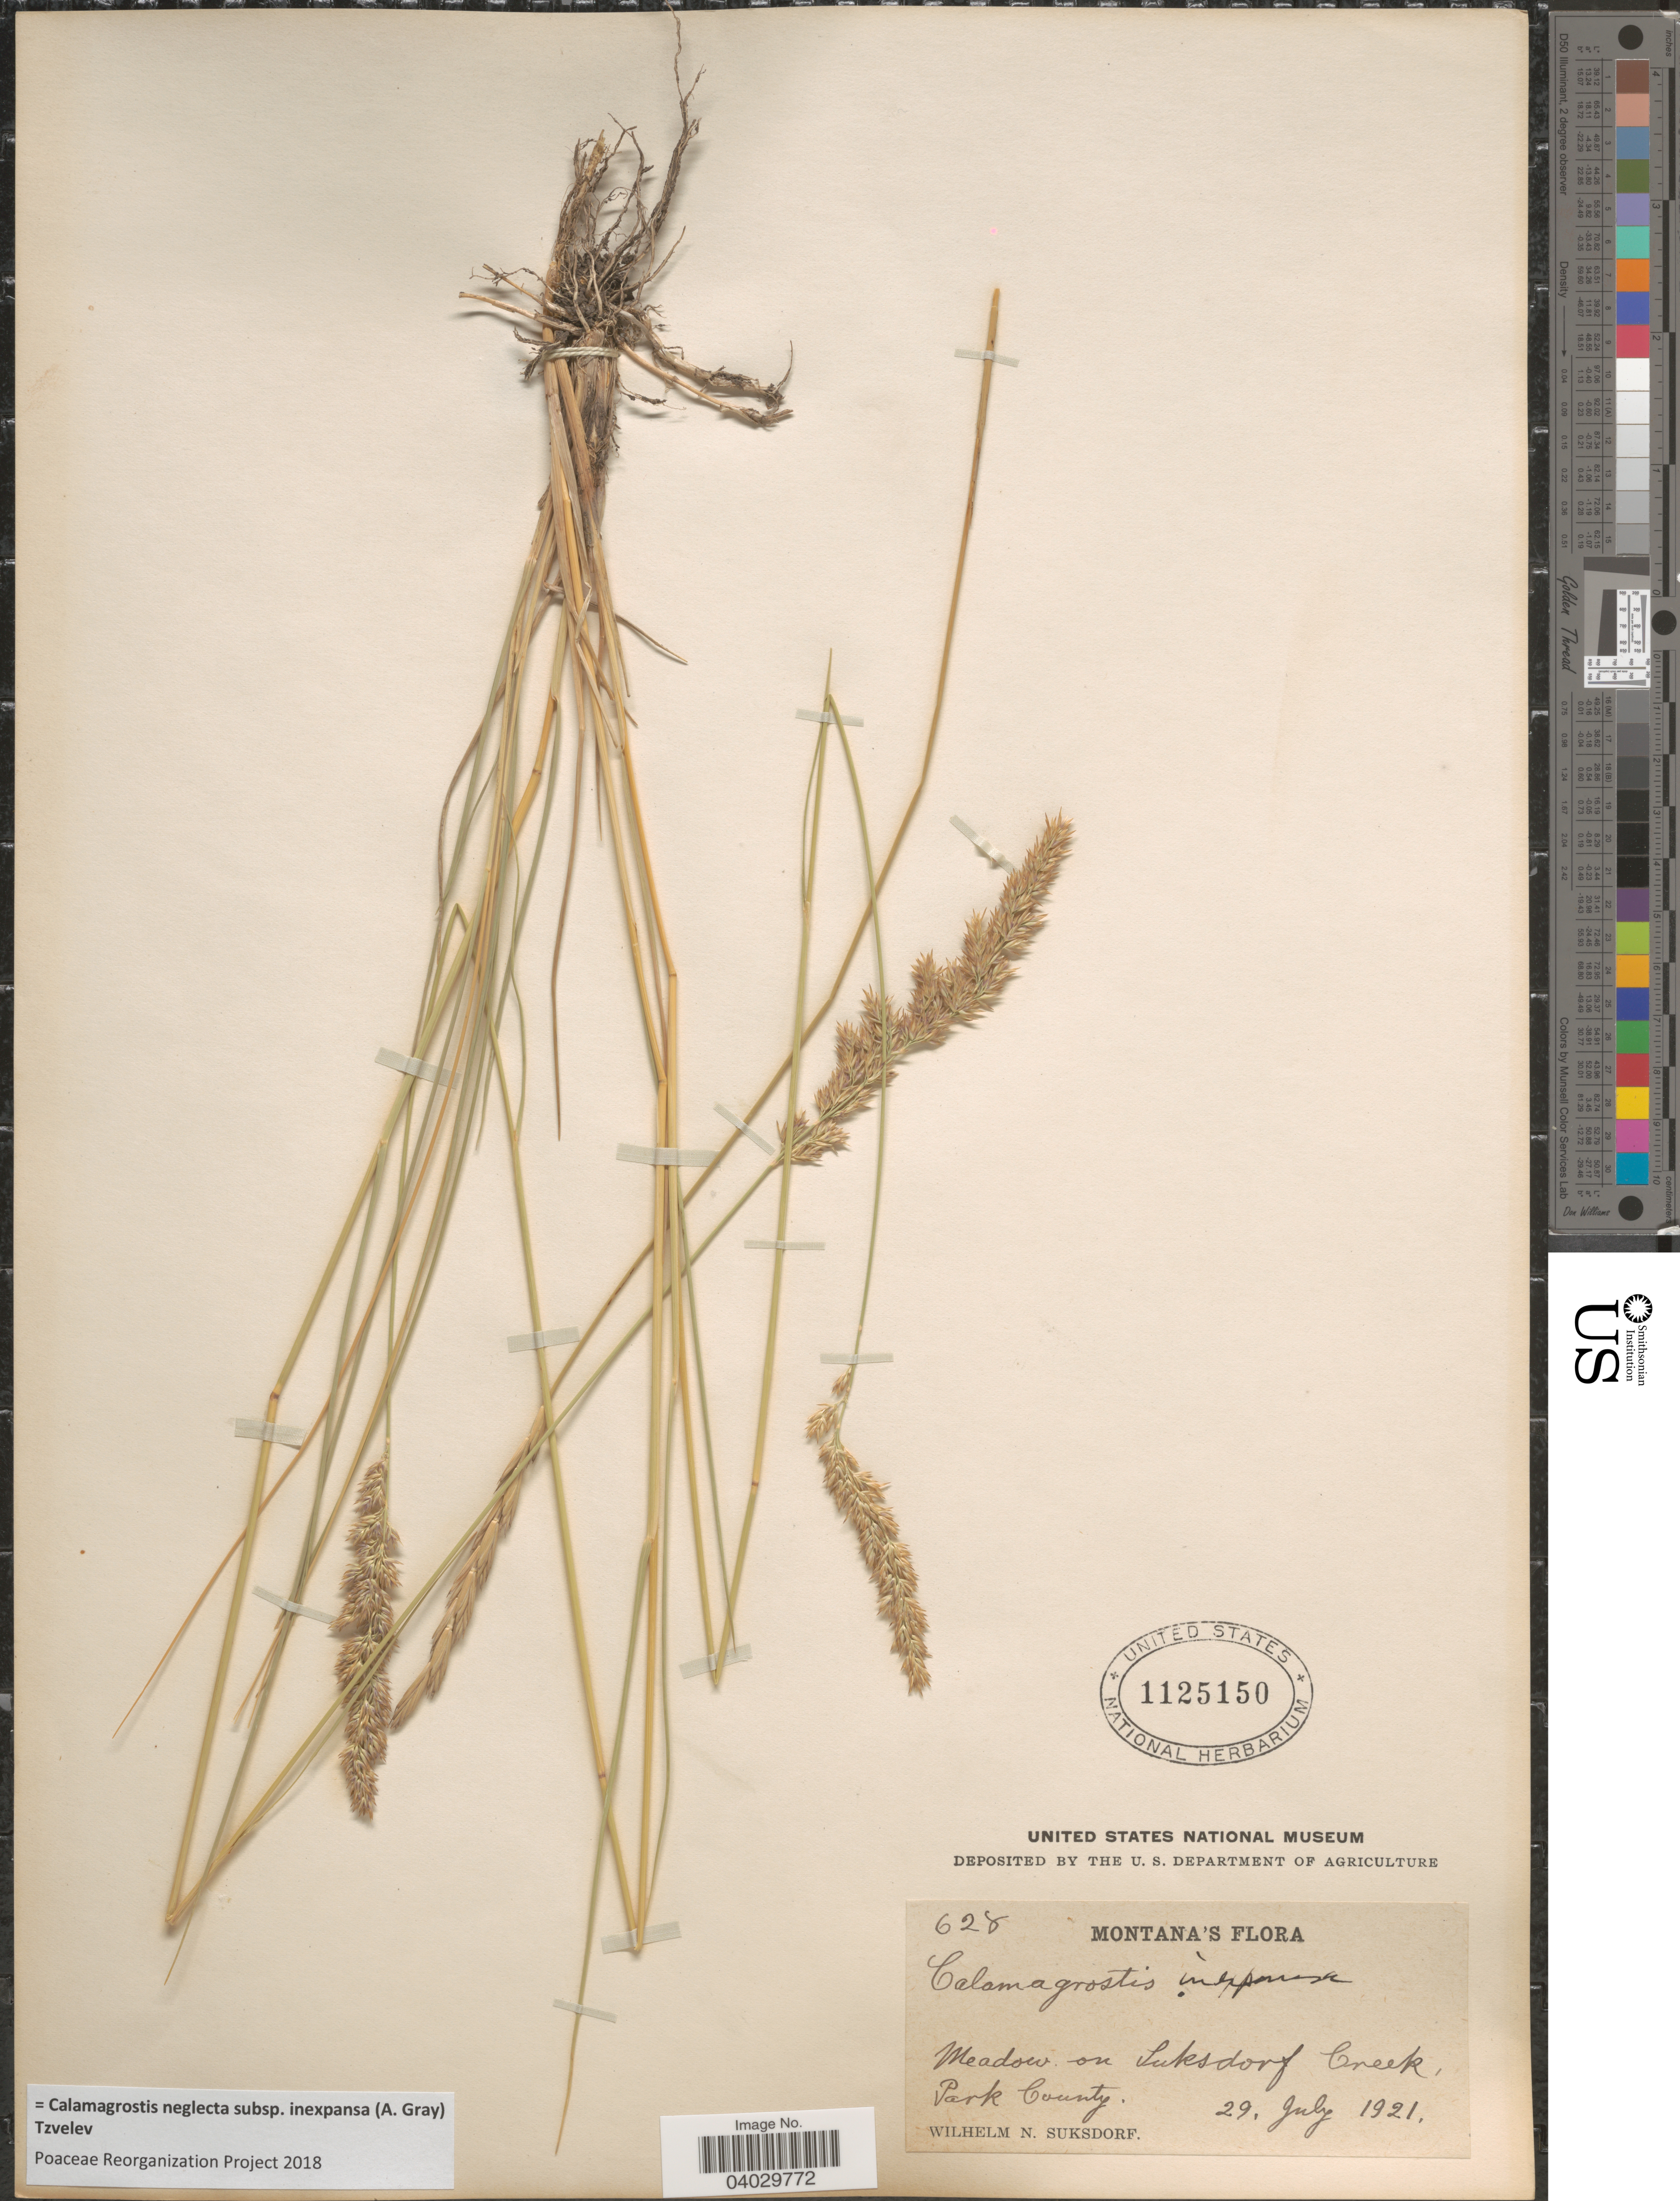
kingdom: Plantae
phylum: Tracheophyta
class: Liliopsida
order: Poales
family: Poaceae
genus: Calamagrostis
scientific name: Calamagrostis neglecta subsp. inexpansa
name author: (A. Gray) Tzvelev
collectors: W. N. Suksdorf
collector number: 628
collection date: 1921-07-29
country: United States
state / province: Montana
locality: Meadow on Suksdorf Creek, Park County.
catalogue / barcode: US 1125150